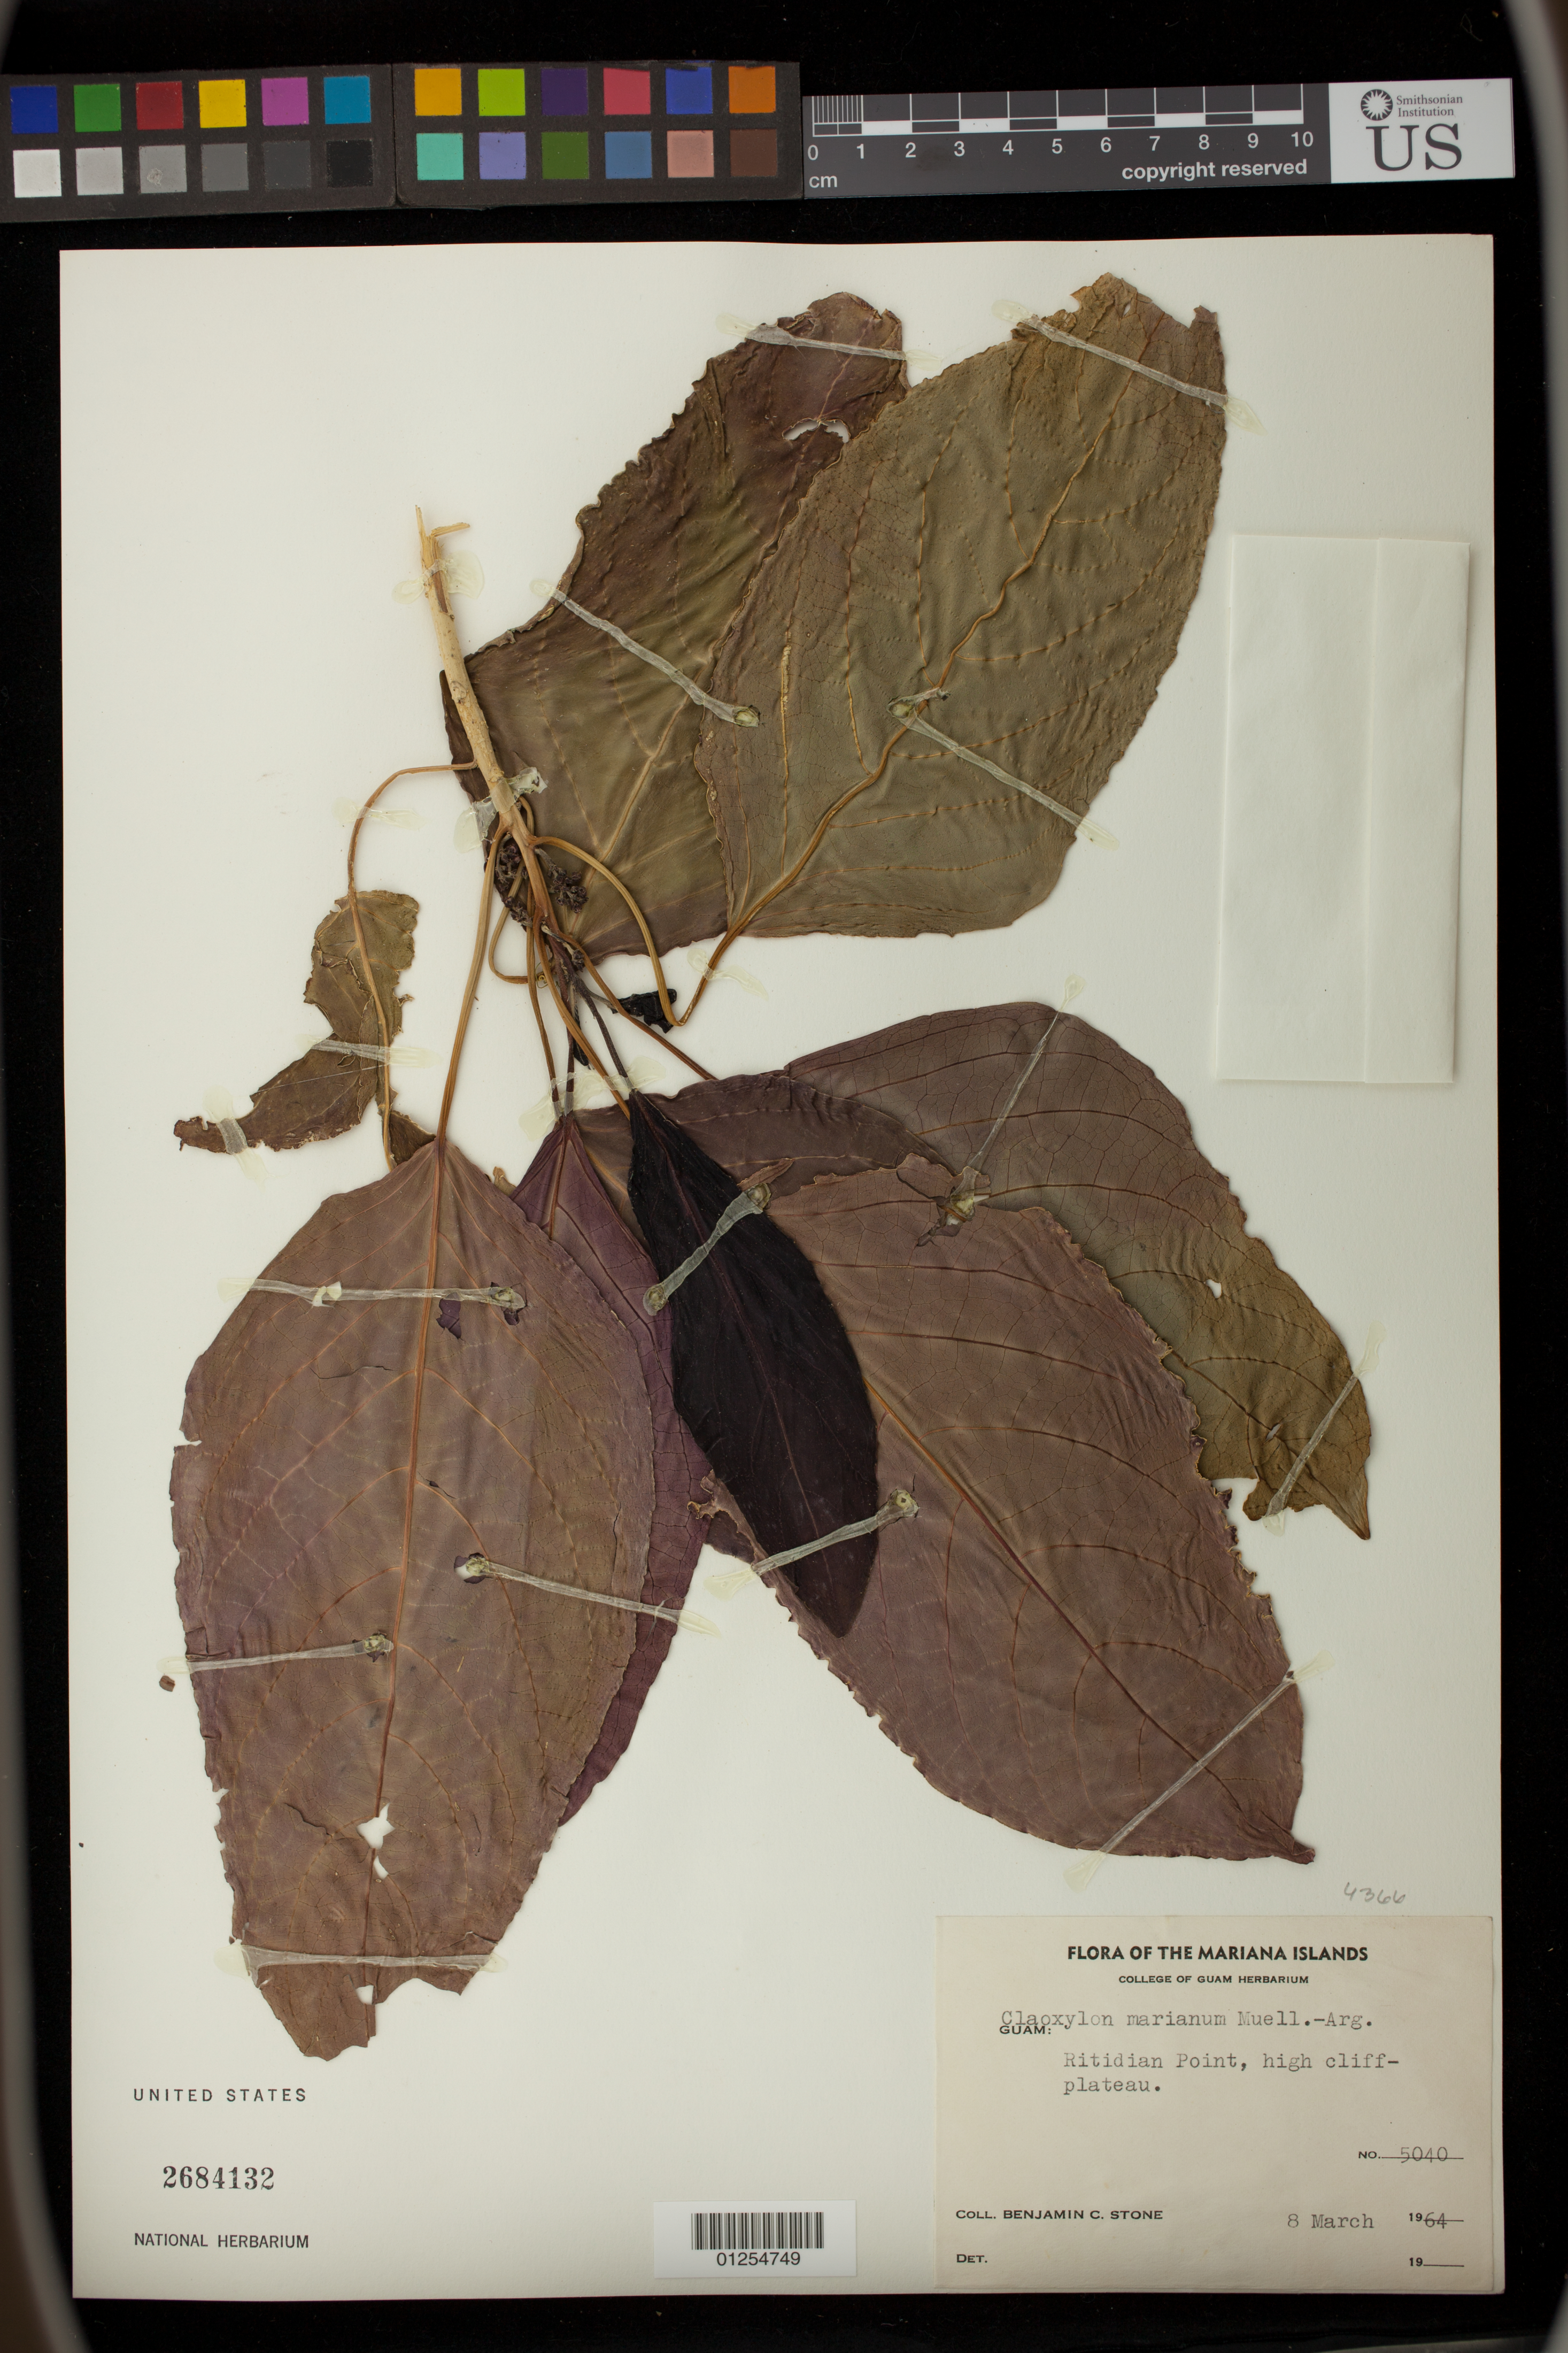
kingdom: Plantae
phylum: Tracheophyta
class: Magnoliopsida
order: Malpighiales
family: Euphorbiaceae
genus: Claoxylon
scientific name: Claoxylon marianum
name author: Müll. Arg.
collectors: B. C. Stone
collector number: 5040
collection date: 1964-03-08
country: Guam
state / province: Yigo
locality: Ritidian Point, high cliff-plateau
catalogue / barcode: US 2684132